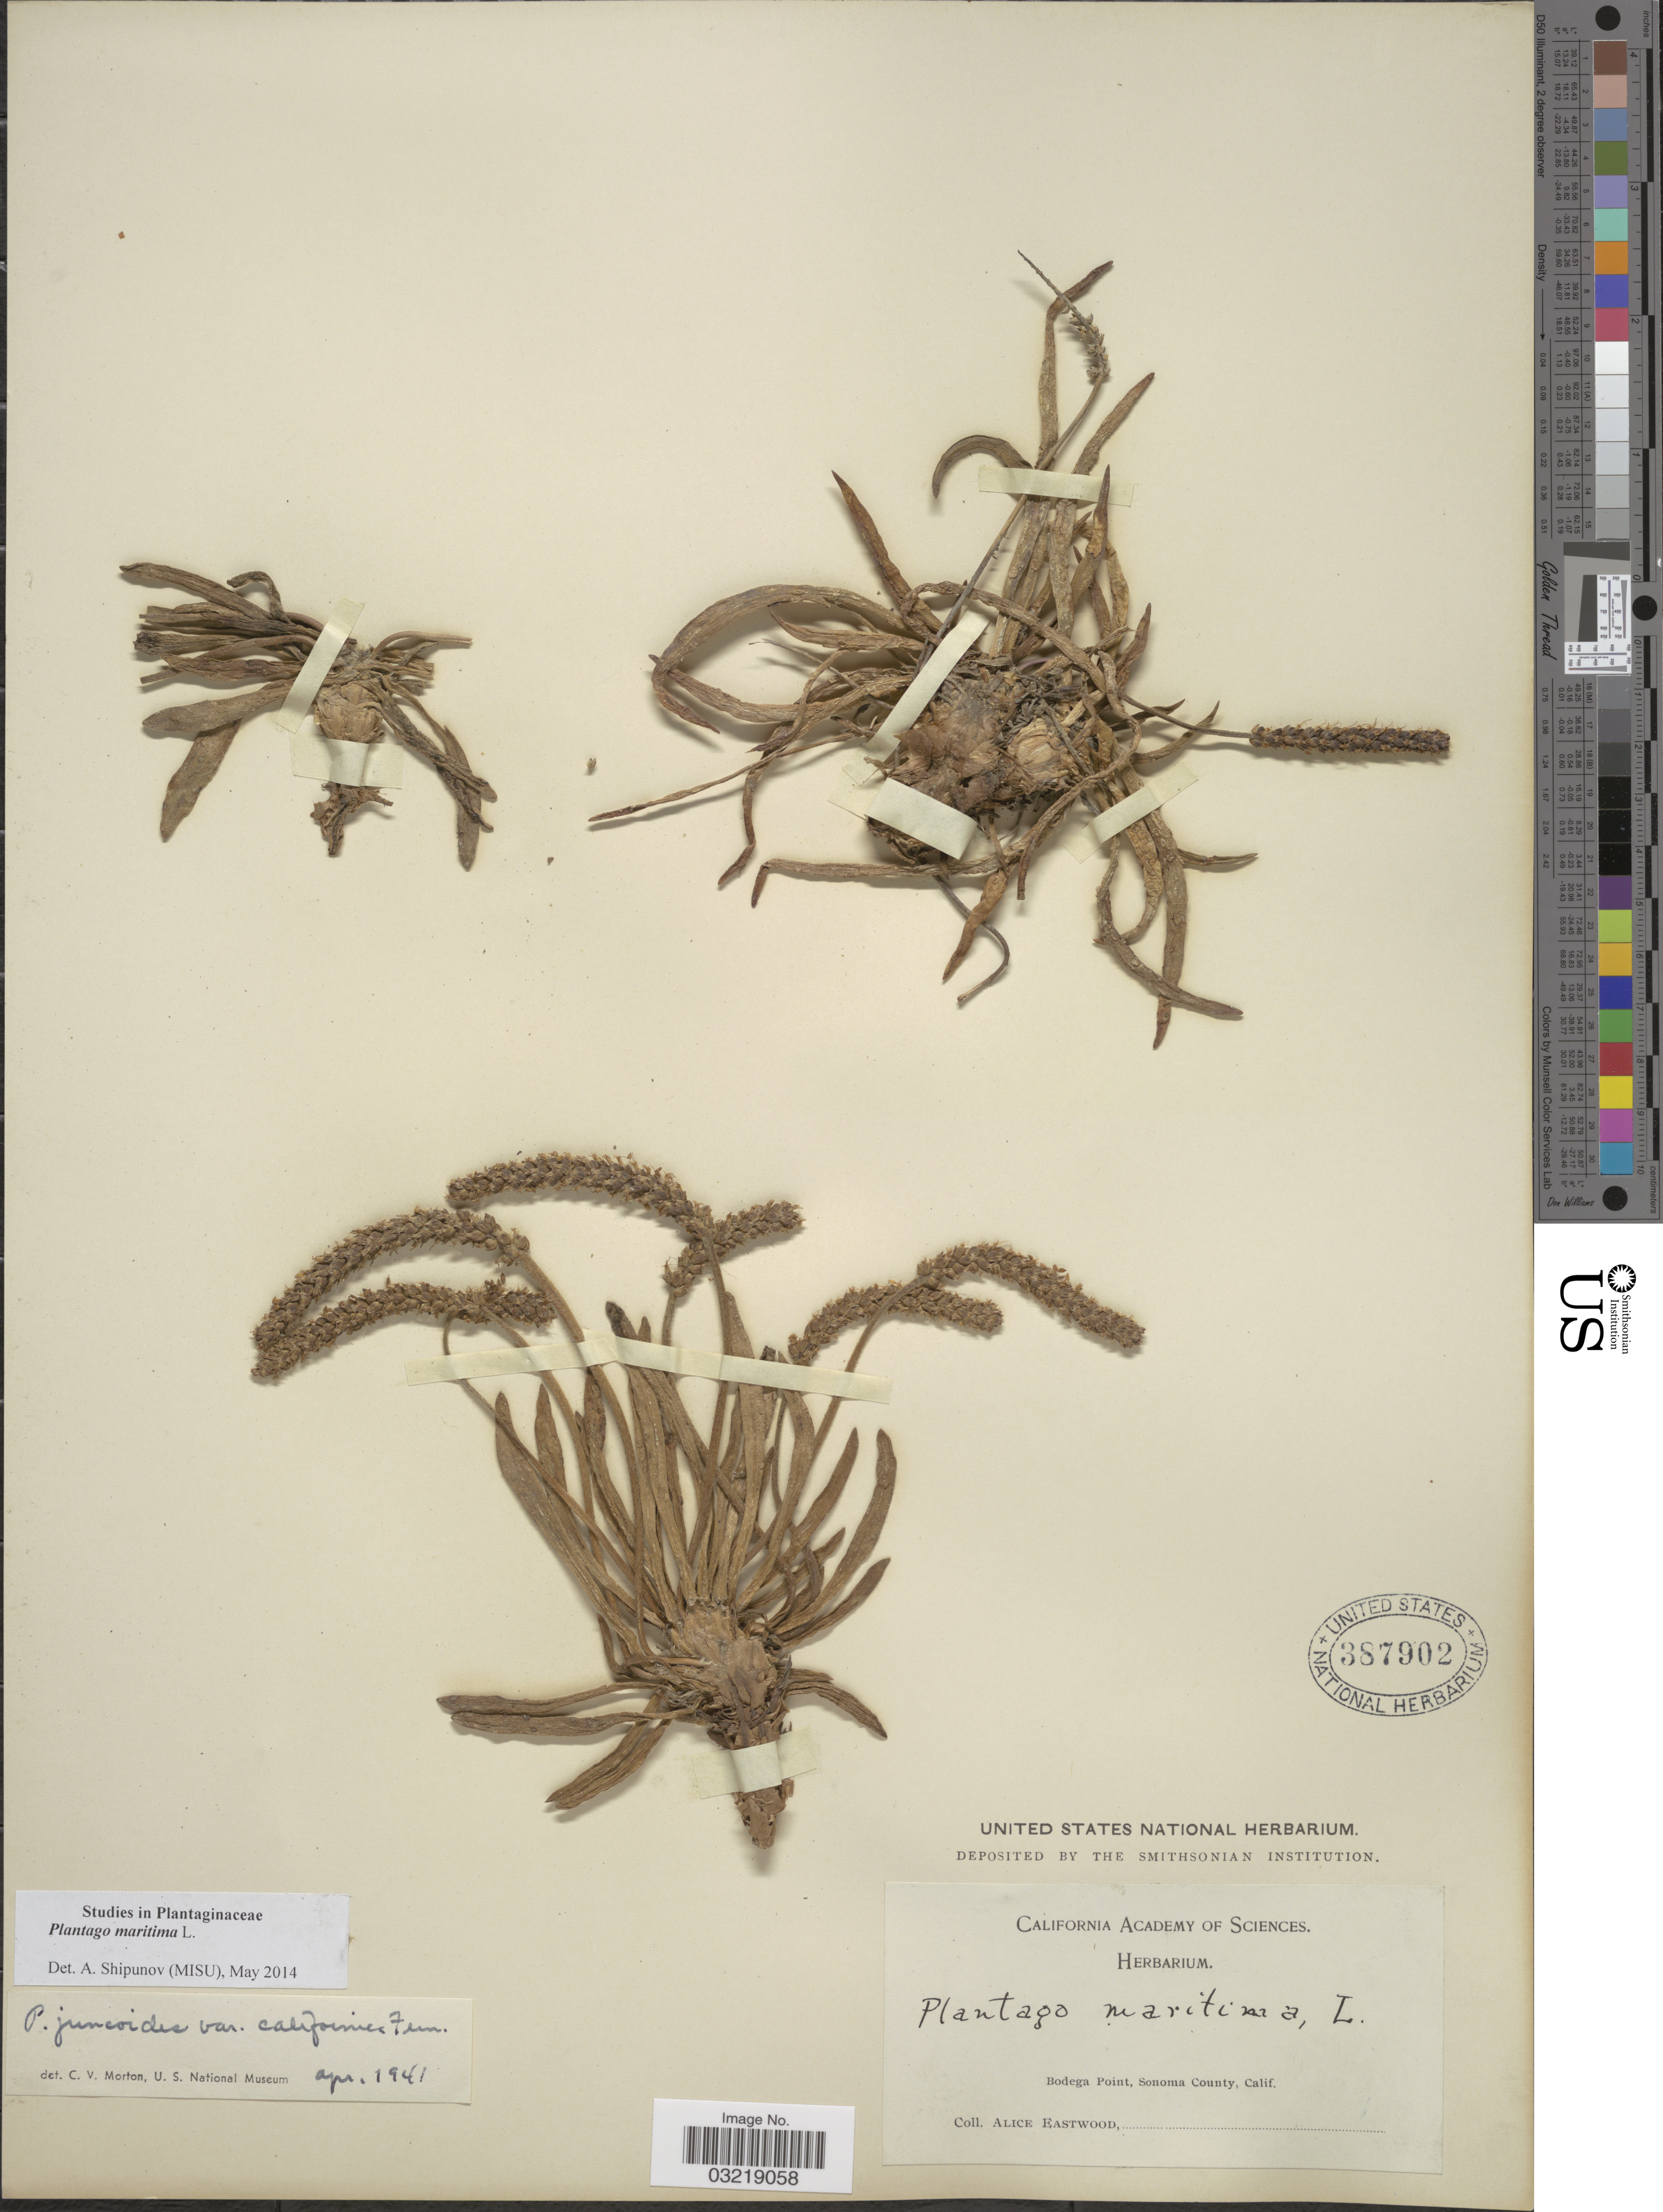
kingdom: Plantae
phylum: Tracheophyta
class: Magnoliopsida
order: Lamiales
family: Plantaginaceae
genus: Plantago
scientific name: Plantago maritima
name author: L.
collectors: A. Eastwood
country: United States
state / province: California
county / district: Sonoma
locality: Bodega Point, Sonoma County.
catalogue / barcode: US 387902